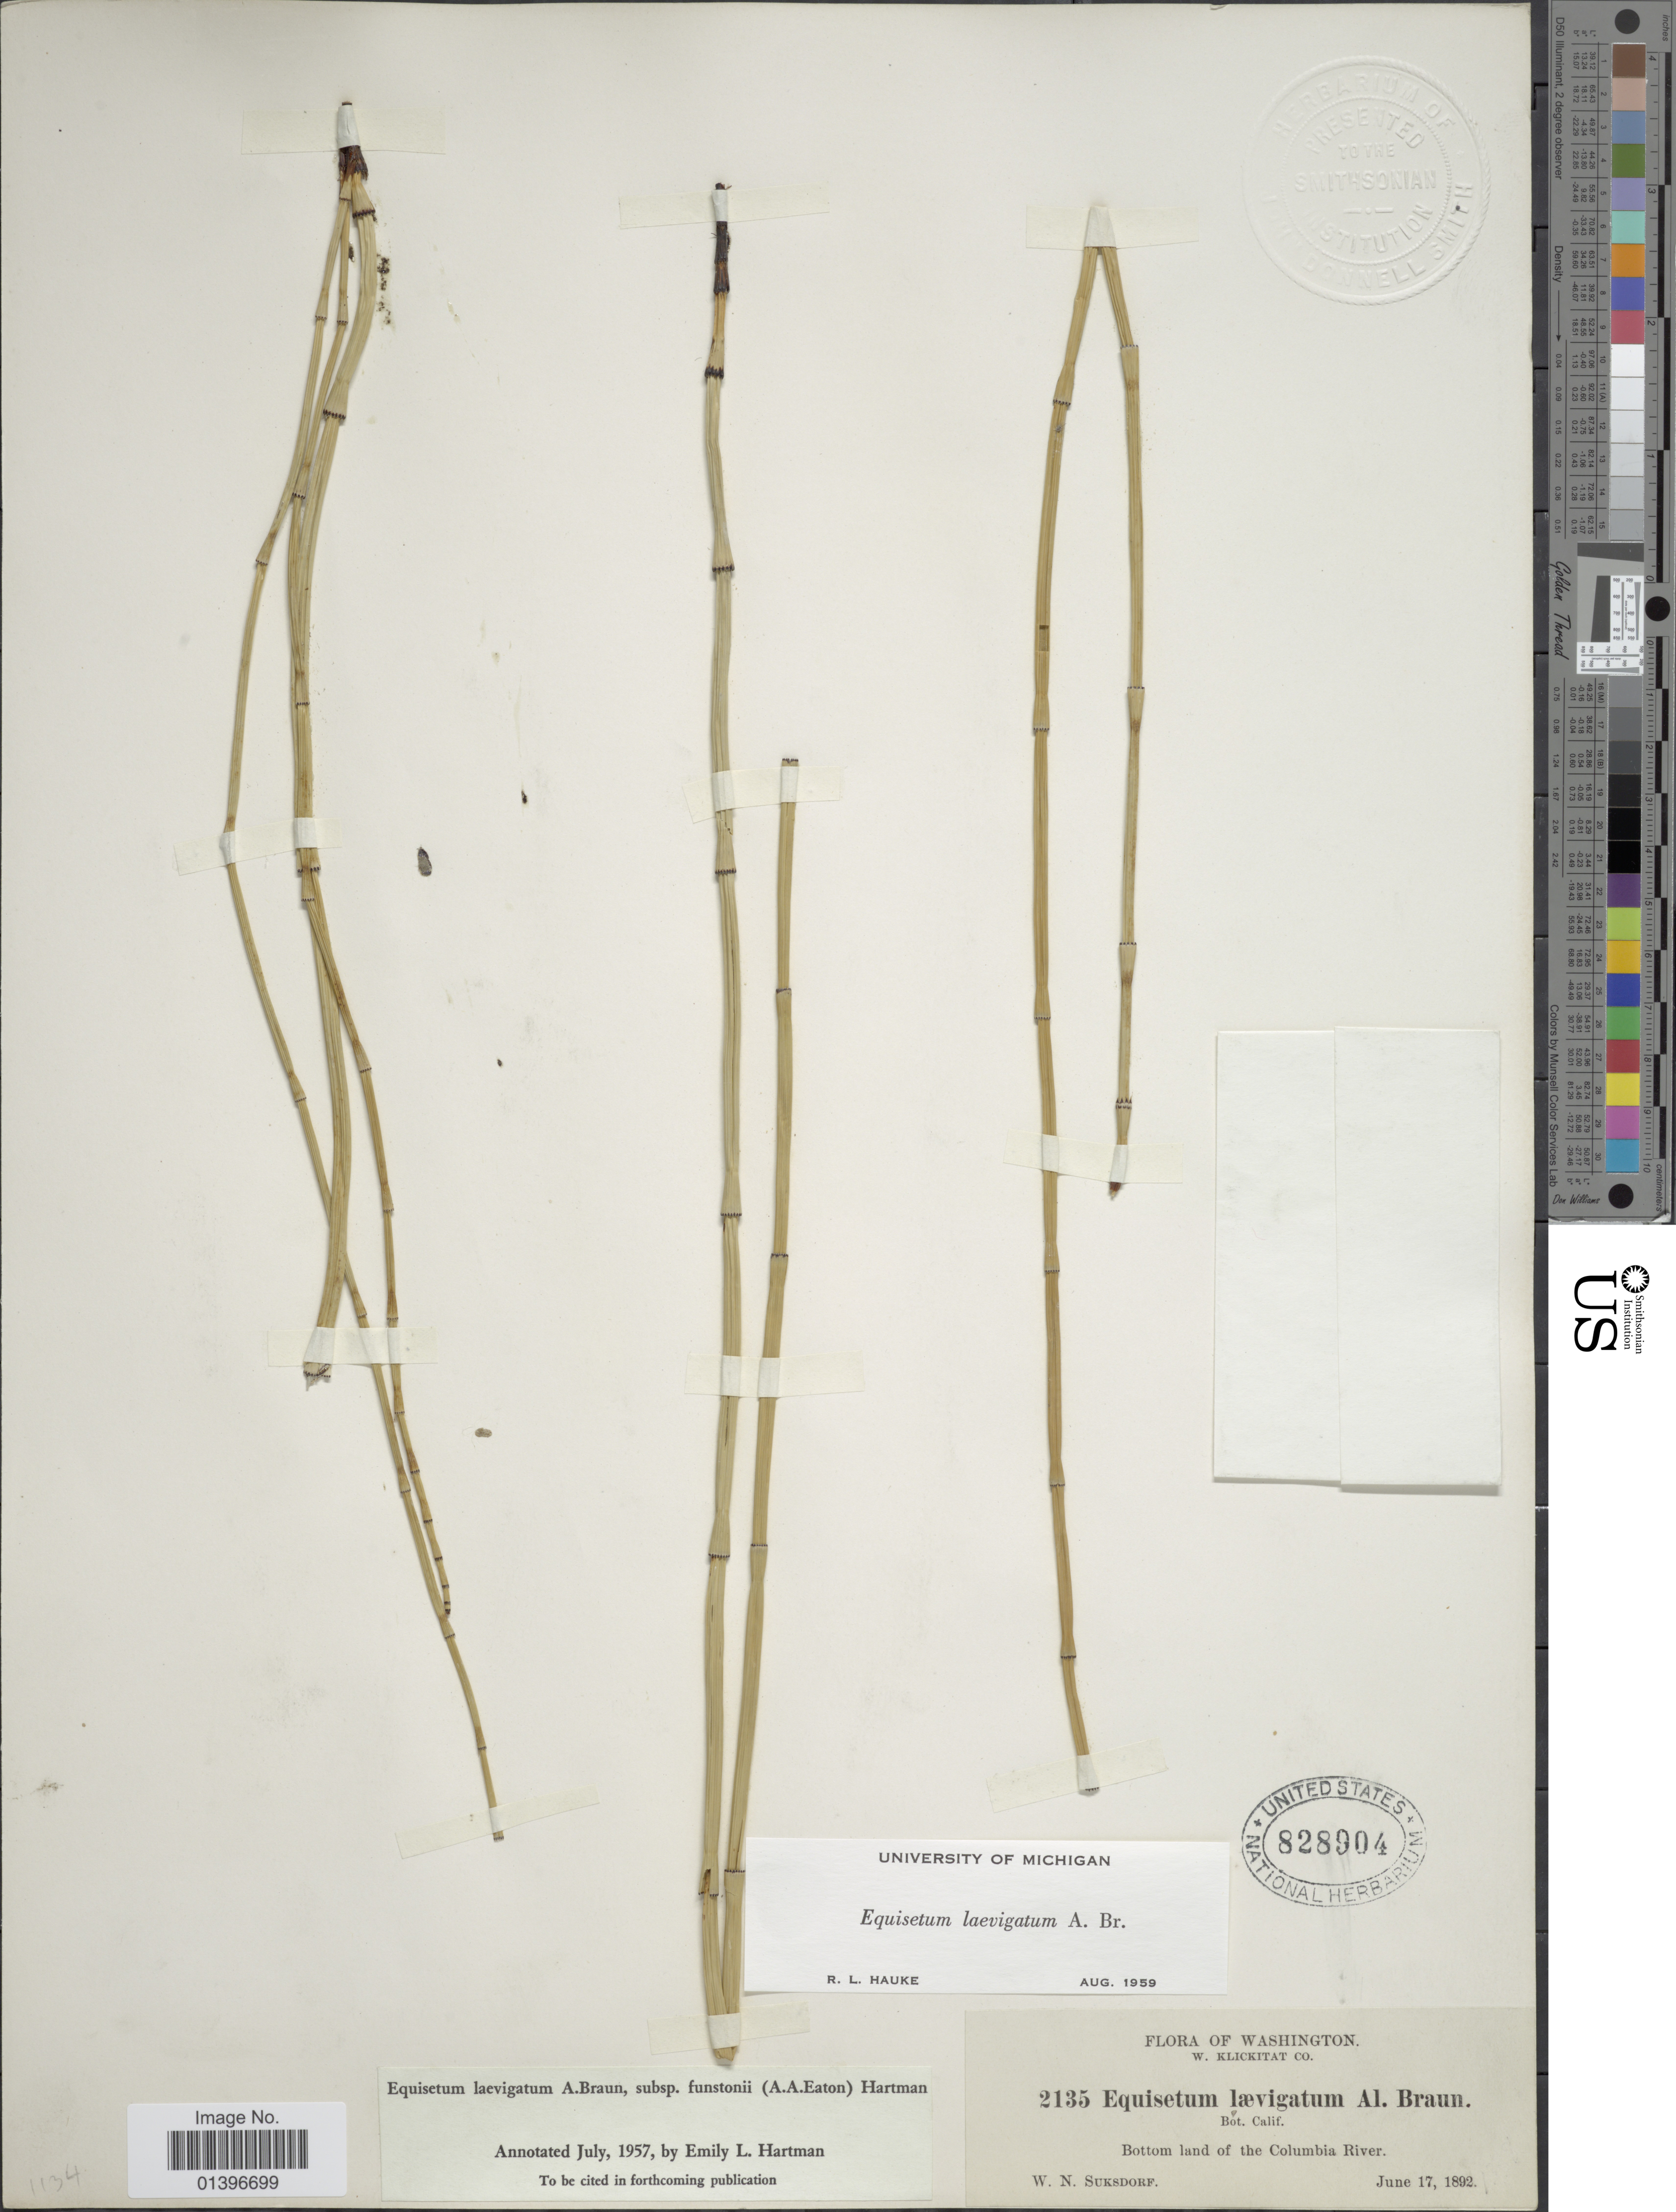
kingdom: Plantae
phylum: Tracheophyta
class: Polypodiopsida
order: Equisetales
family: Equisetaceae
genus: Equisetum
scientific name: Equisetum laevigatum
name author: A. Braun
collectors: W. N. Suksdorf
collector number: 2135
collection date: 1892-06-17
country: United States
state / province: Washington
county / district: Klickitat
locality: W. Klickitat Co. Bottom land of the Columbia River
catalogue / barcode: US 828904